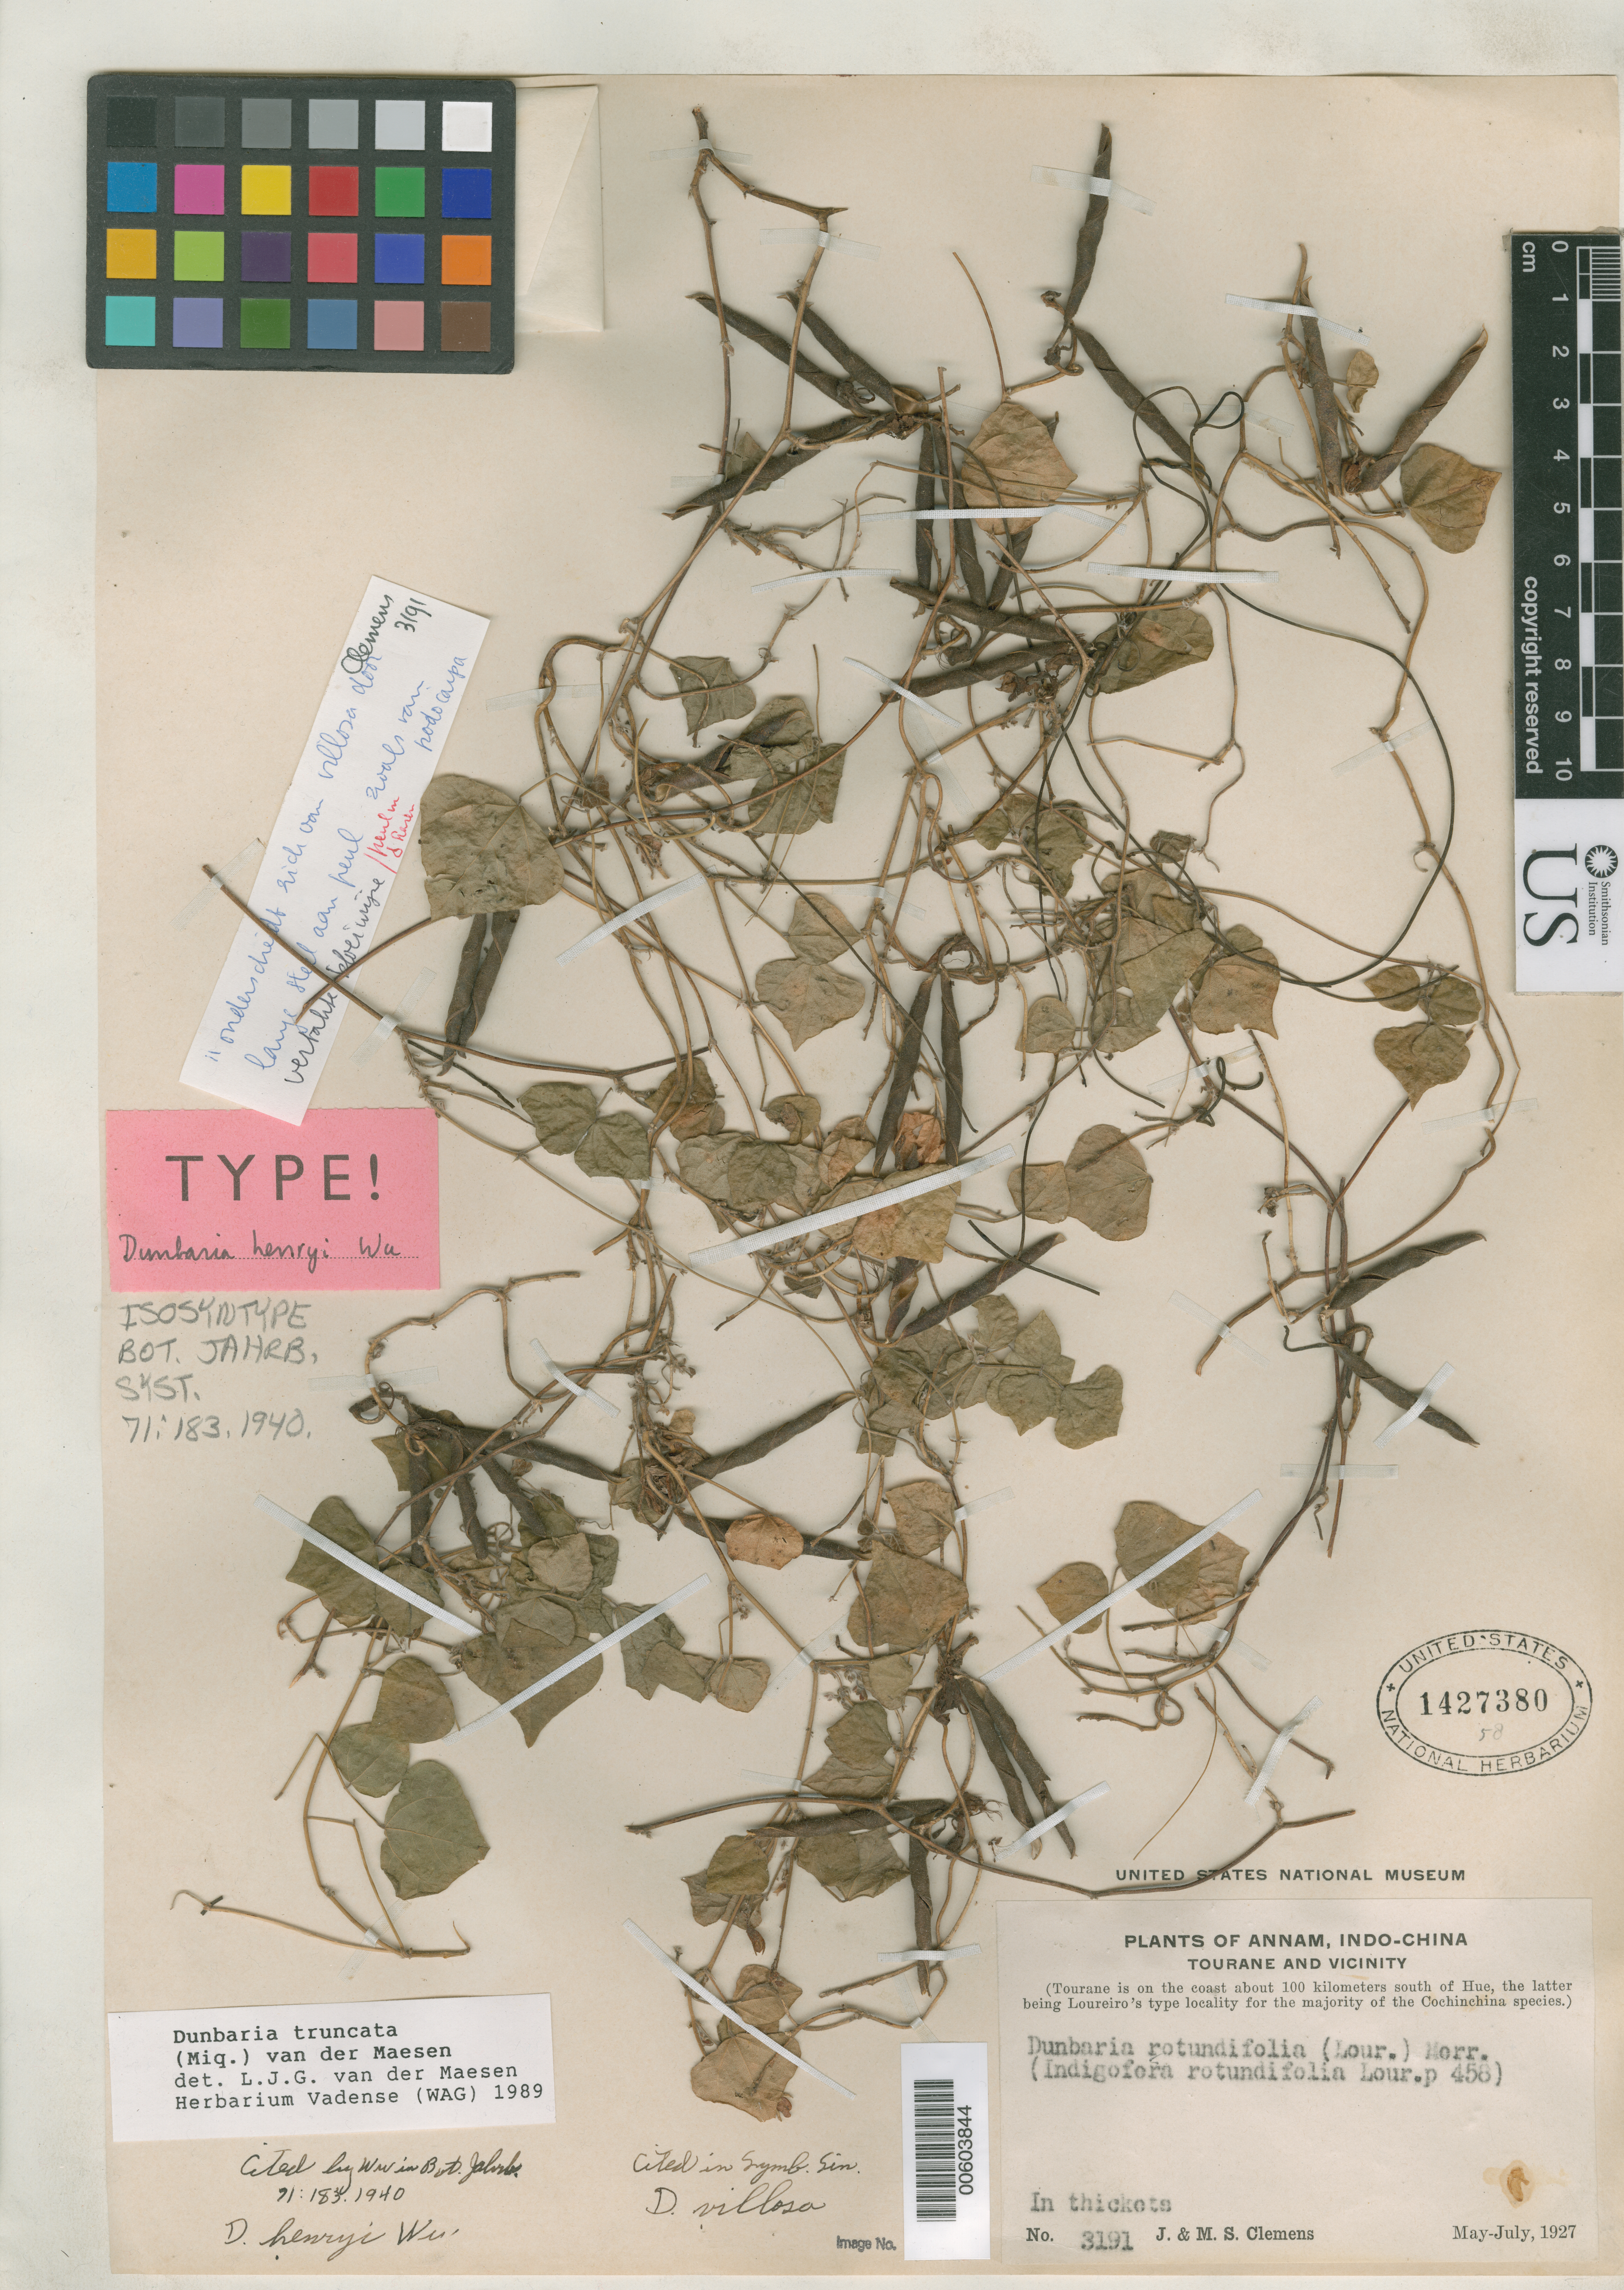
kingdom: Plantae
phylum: Tracheophyta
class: Magnoliopsida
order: Fabales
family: Fabaceae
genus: Dunbaria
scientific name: Dunbaria henryi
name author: Y.C. Wu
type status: Isosyntype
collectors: J. Clemens & M. S. Clemens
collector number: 3191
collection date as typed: May 1927 to -- Jul 1927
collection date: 1927-05/1927-07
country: Vietnam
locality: Tourane & vicinity, Annam.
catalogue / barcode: US 1427380